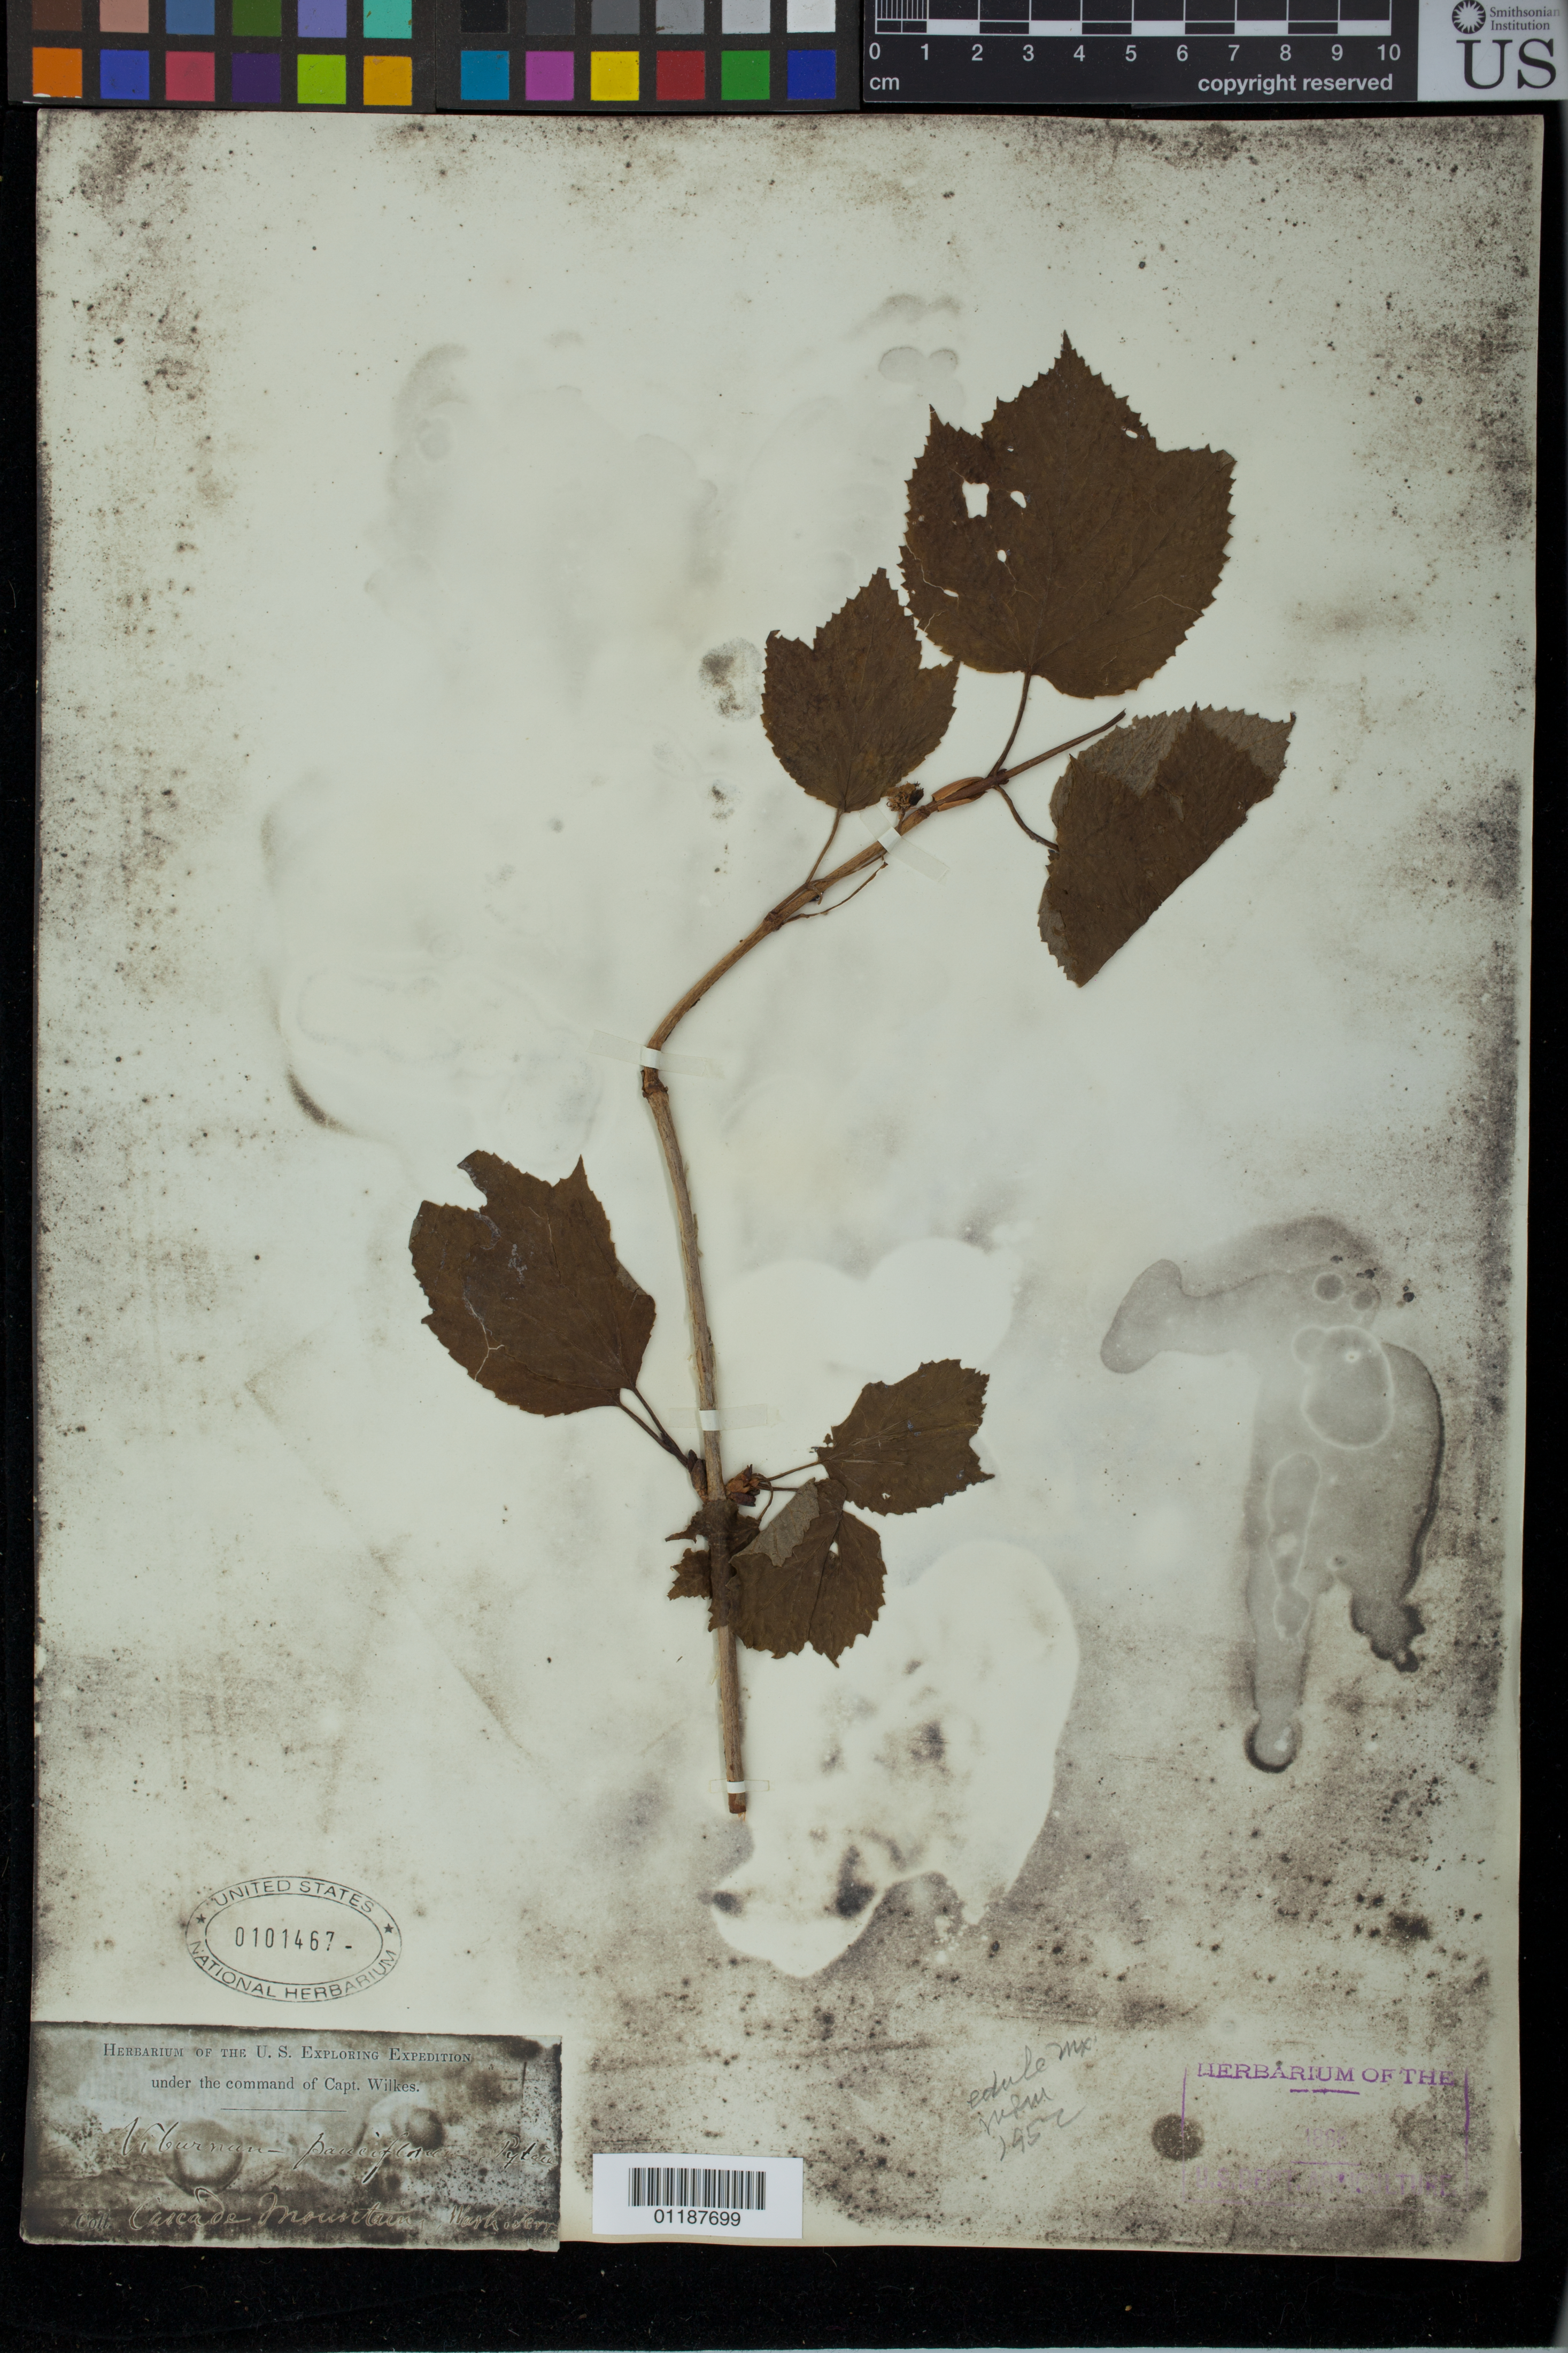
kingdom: Plantae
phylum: Tracheophyta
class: Magnoliopsida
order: Dipsacales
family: Viburnaceae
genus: Viburnum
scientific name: Viburnum edule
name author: (Michx.) Raf.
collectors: Wilkes Explor. Exped.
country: United States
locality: Washington Terr.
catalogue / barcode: US 101467